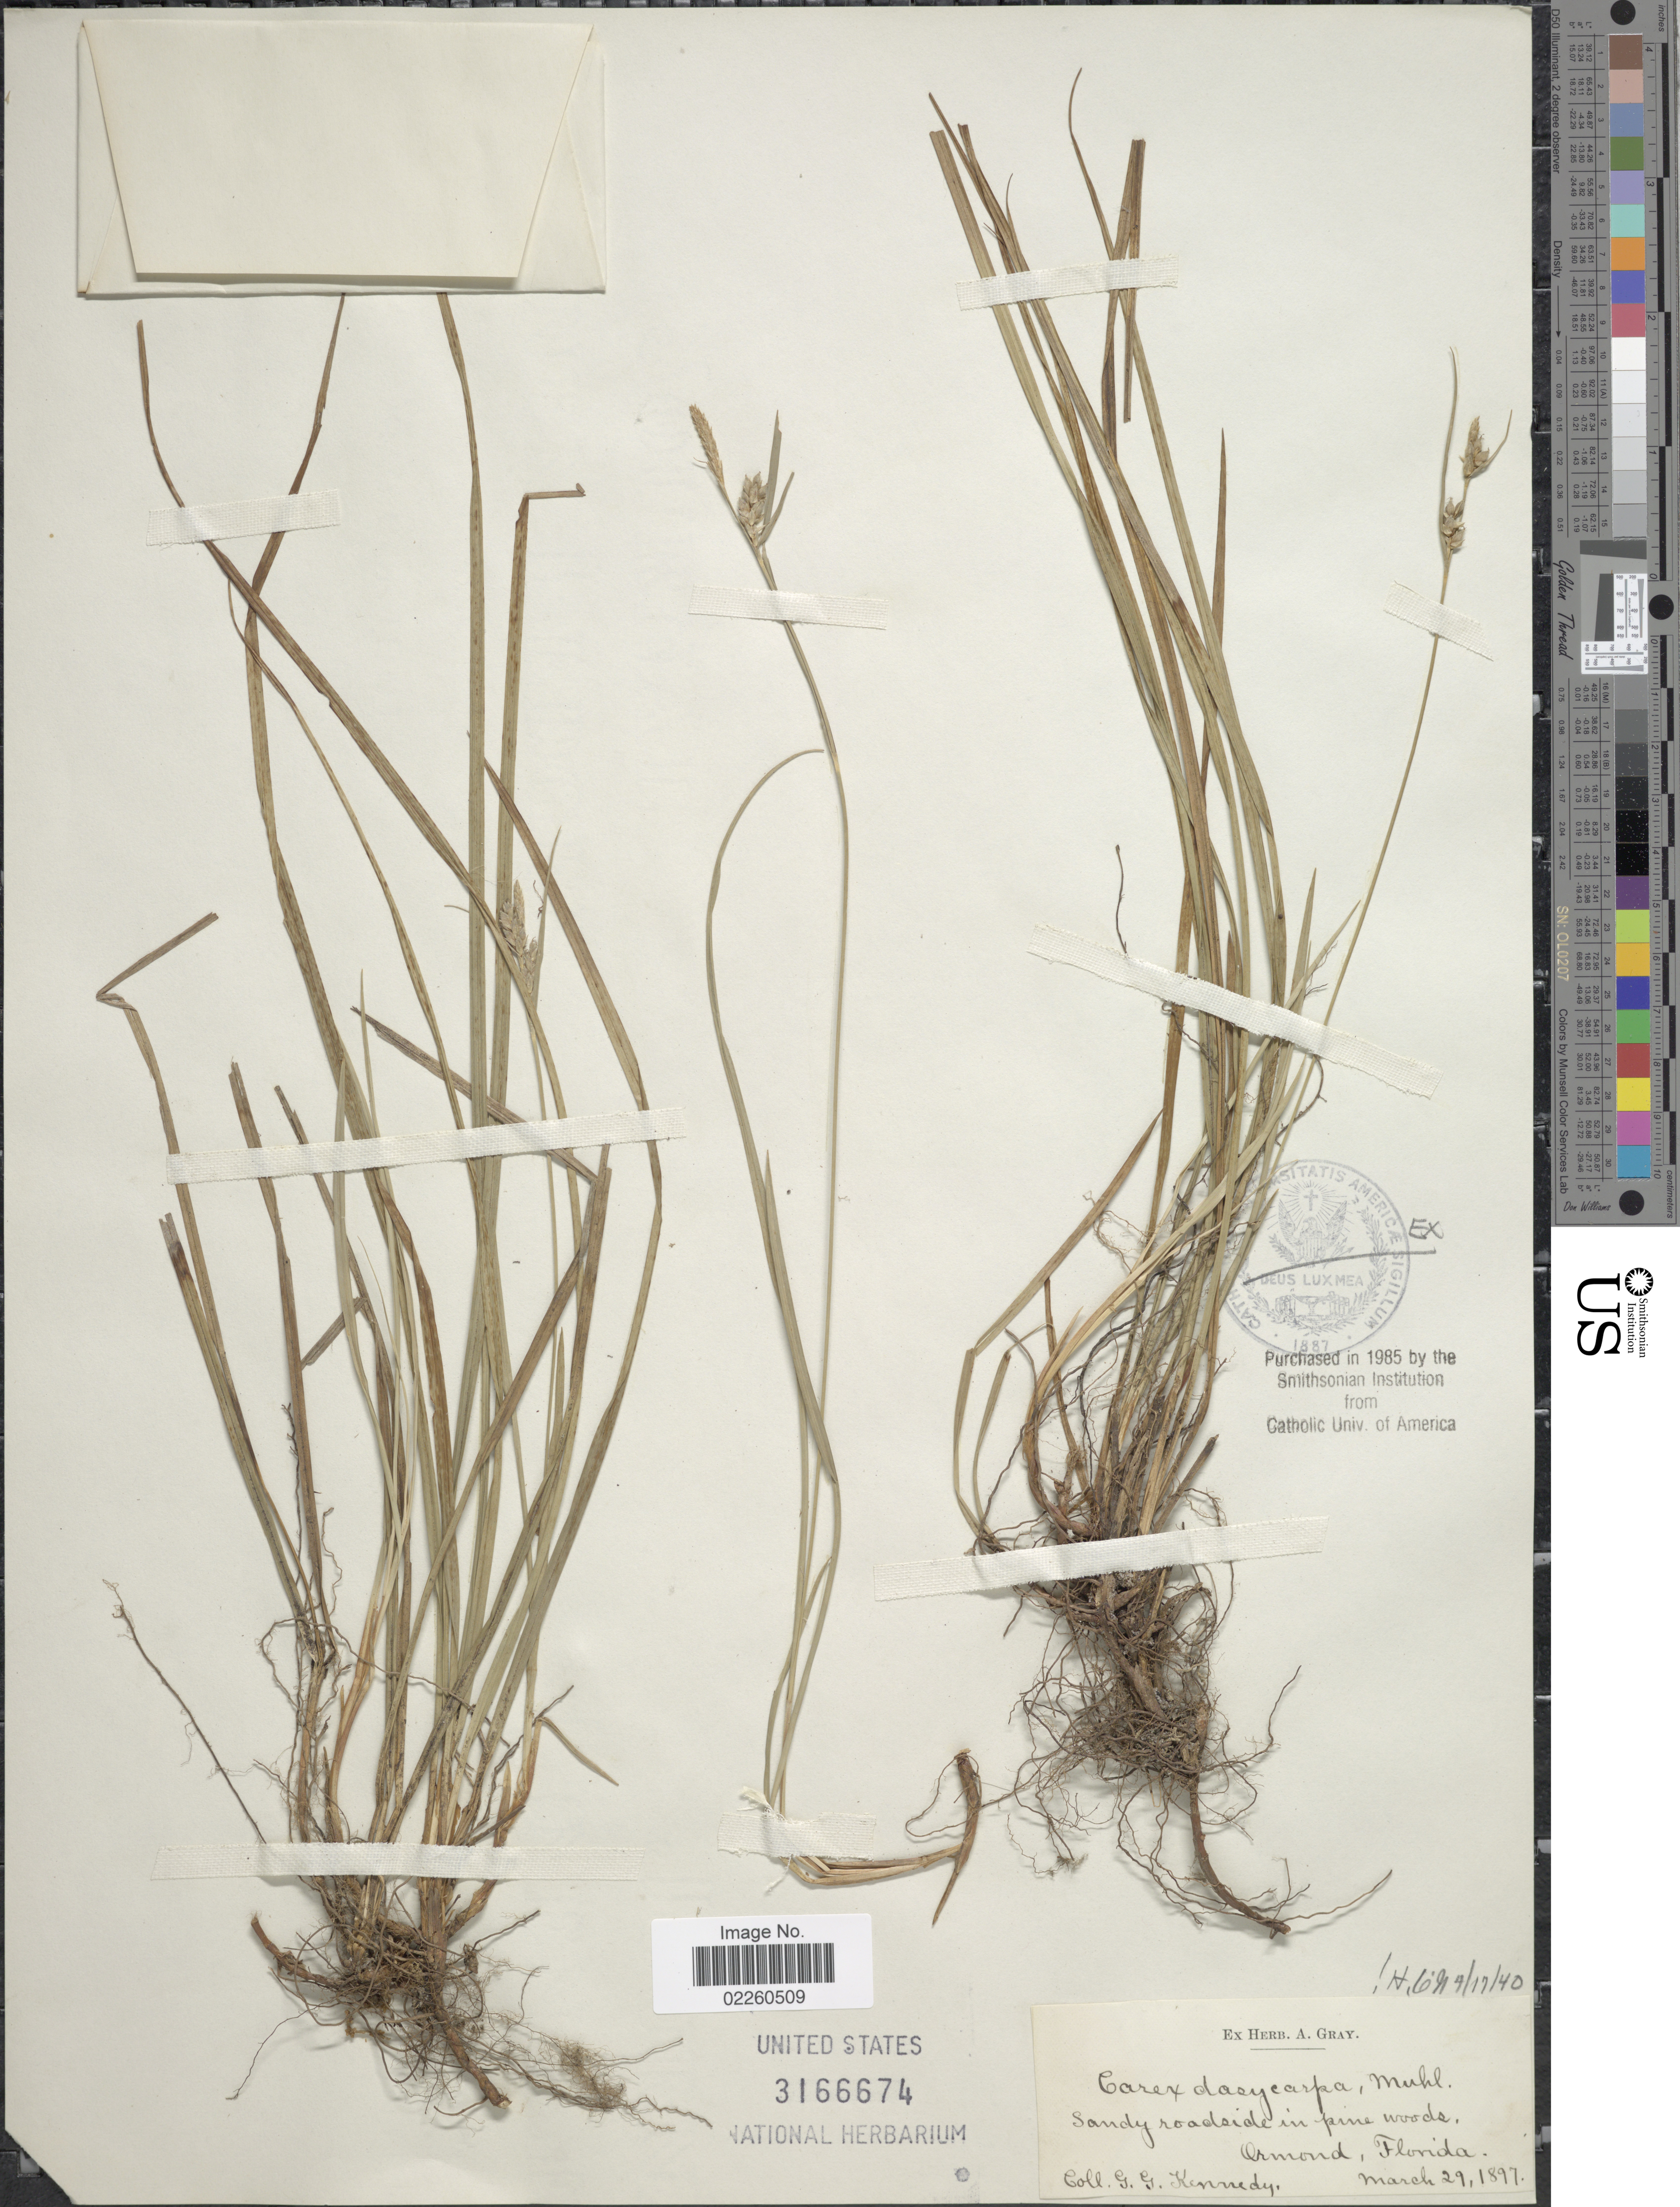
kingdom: Plantae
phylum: Tracheophyta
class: Liliopsida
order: Poales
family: Cyperaceae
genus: Carex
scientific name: Carex dasycarpa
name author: Muhl.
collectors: G. Kennedy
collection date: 1897-03-29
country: United States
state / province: Florida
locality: Sandy roadside in pine woods, Ormond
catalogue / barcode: US 3166674